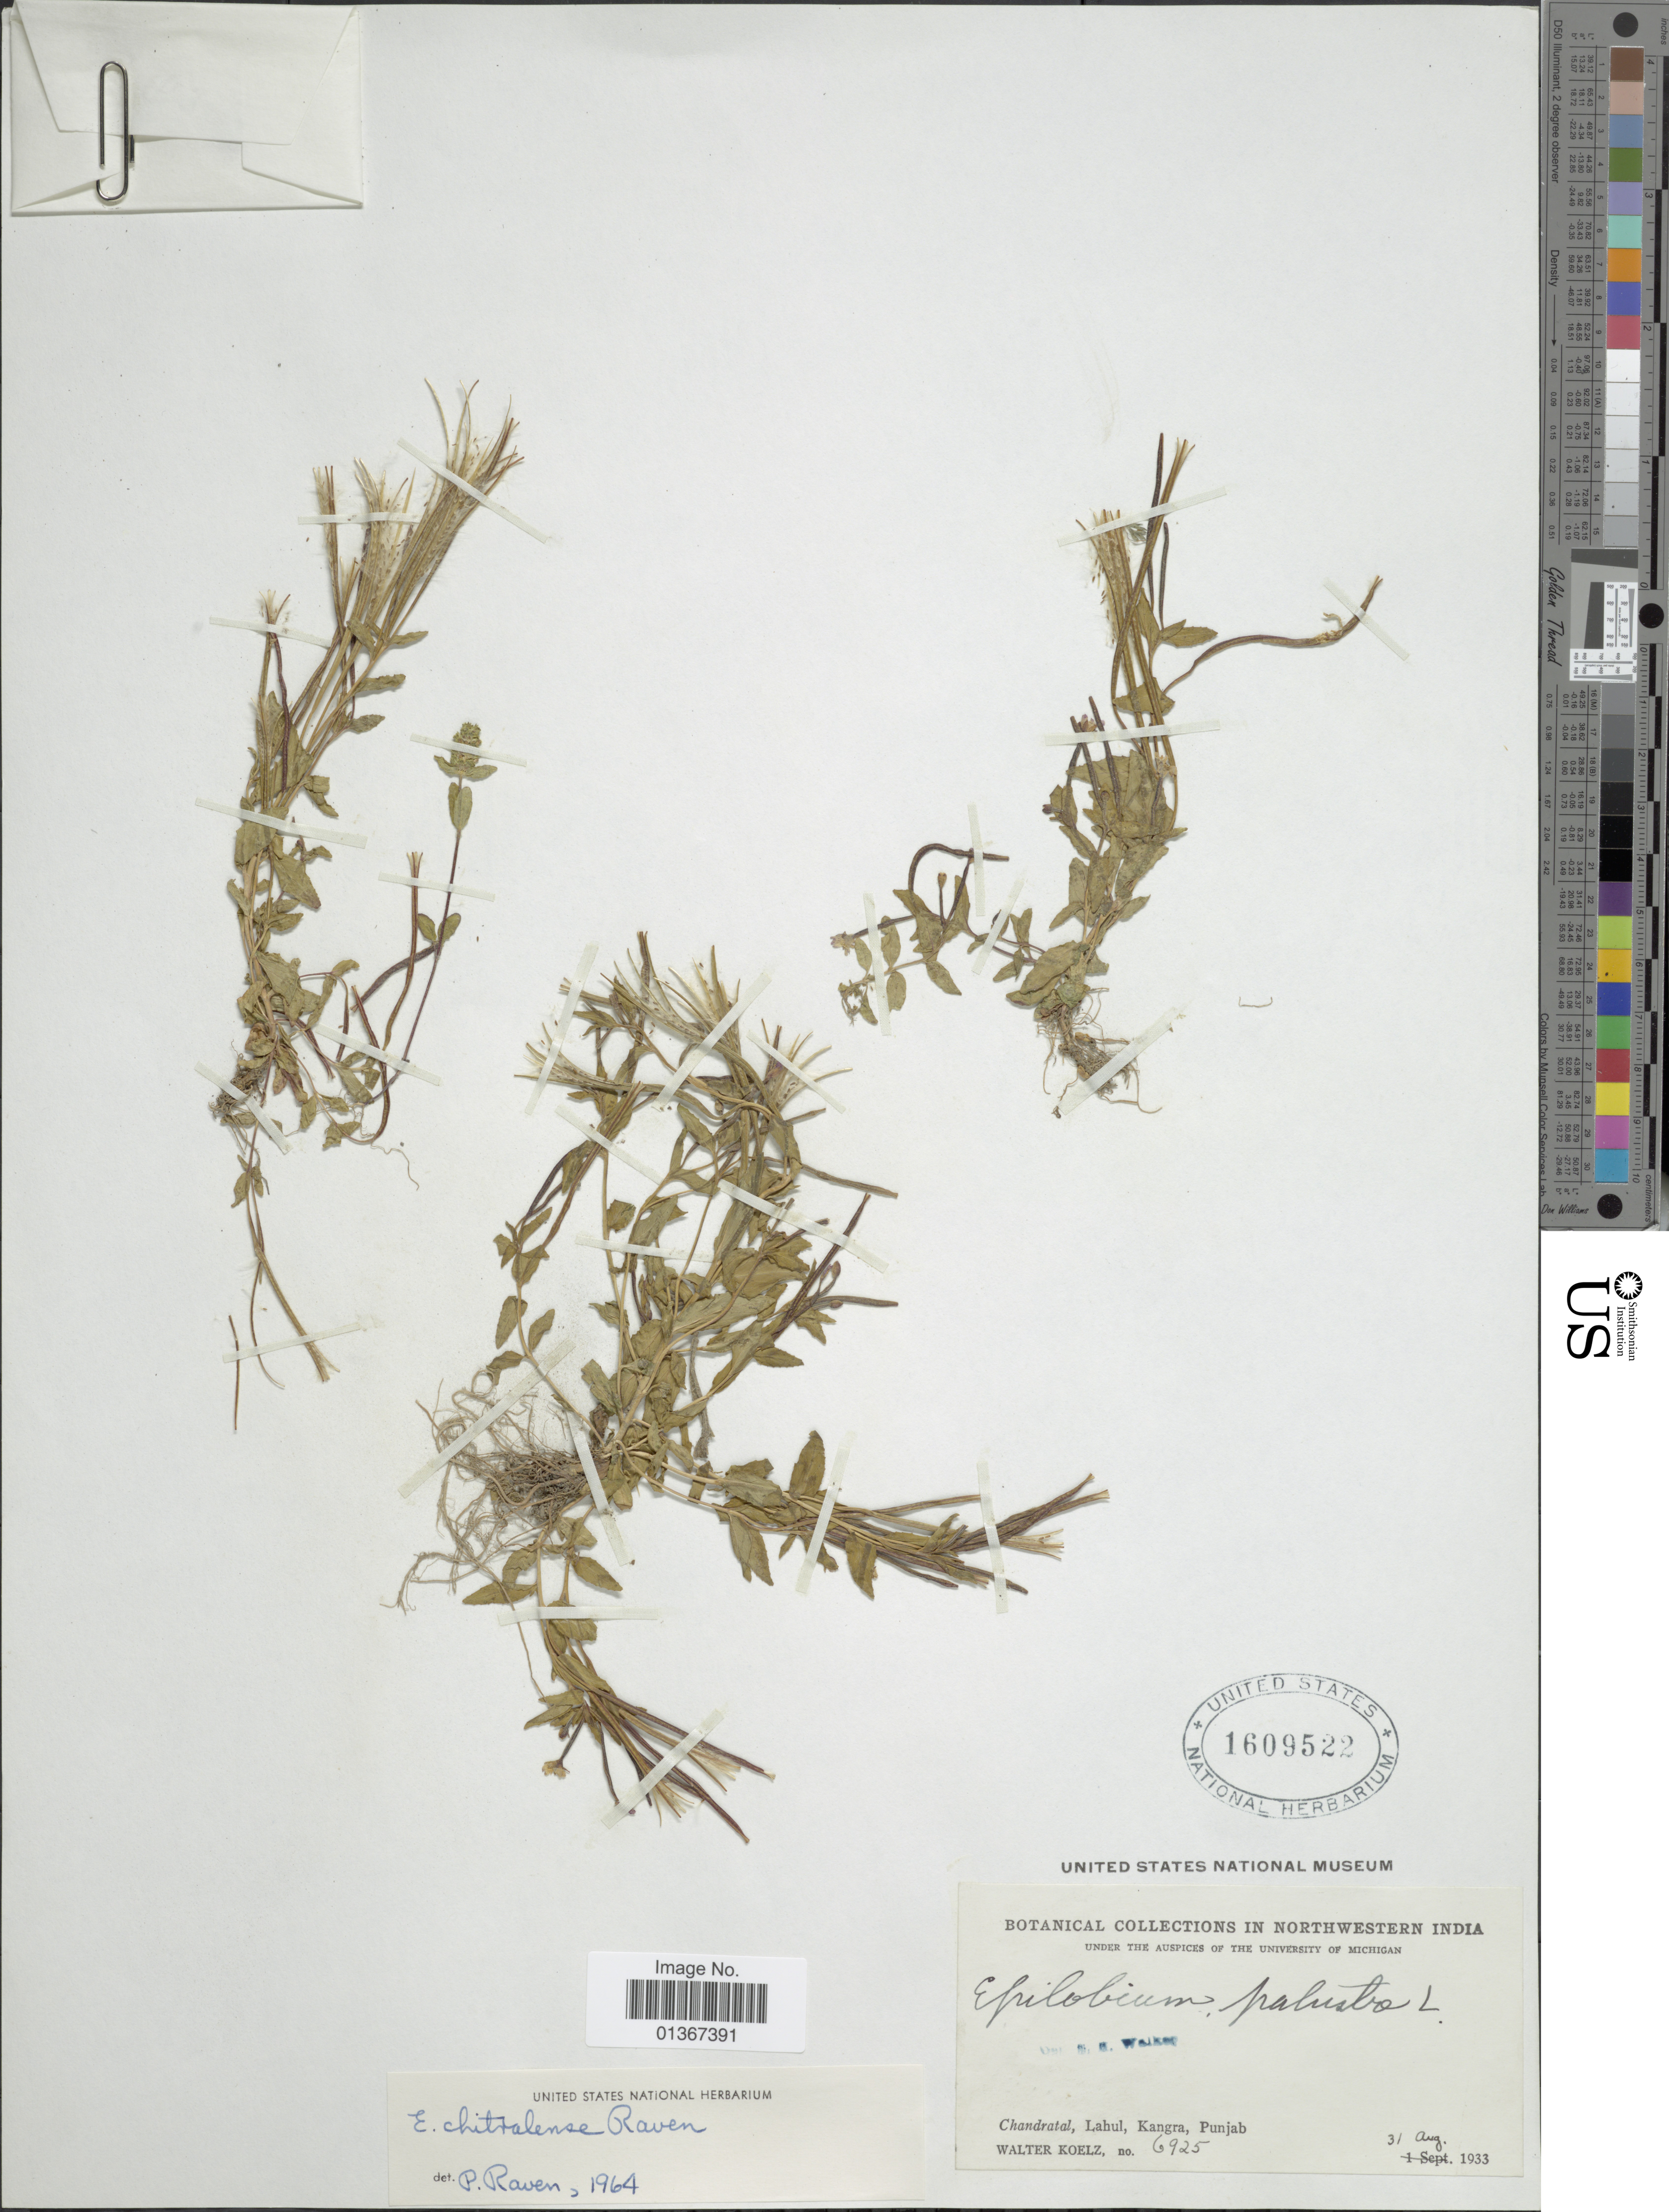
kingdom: Plantae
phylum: Tracheophyta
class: Magnoliopsida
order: Myrtales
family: Onagraceae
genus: Epilobium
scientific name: Epilobium chitralense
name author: P.H. Raven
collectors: W. N. Koelz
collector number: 6925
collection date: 1933-08-31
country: India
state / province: Himachal Pradesh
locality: Chandratal, Lahul, Kangra.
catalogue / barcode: US 1609522